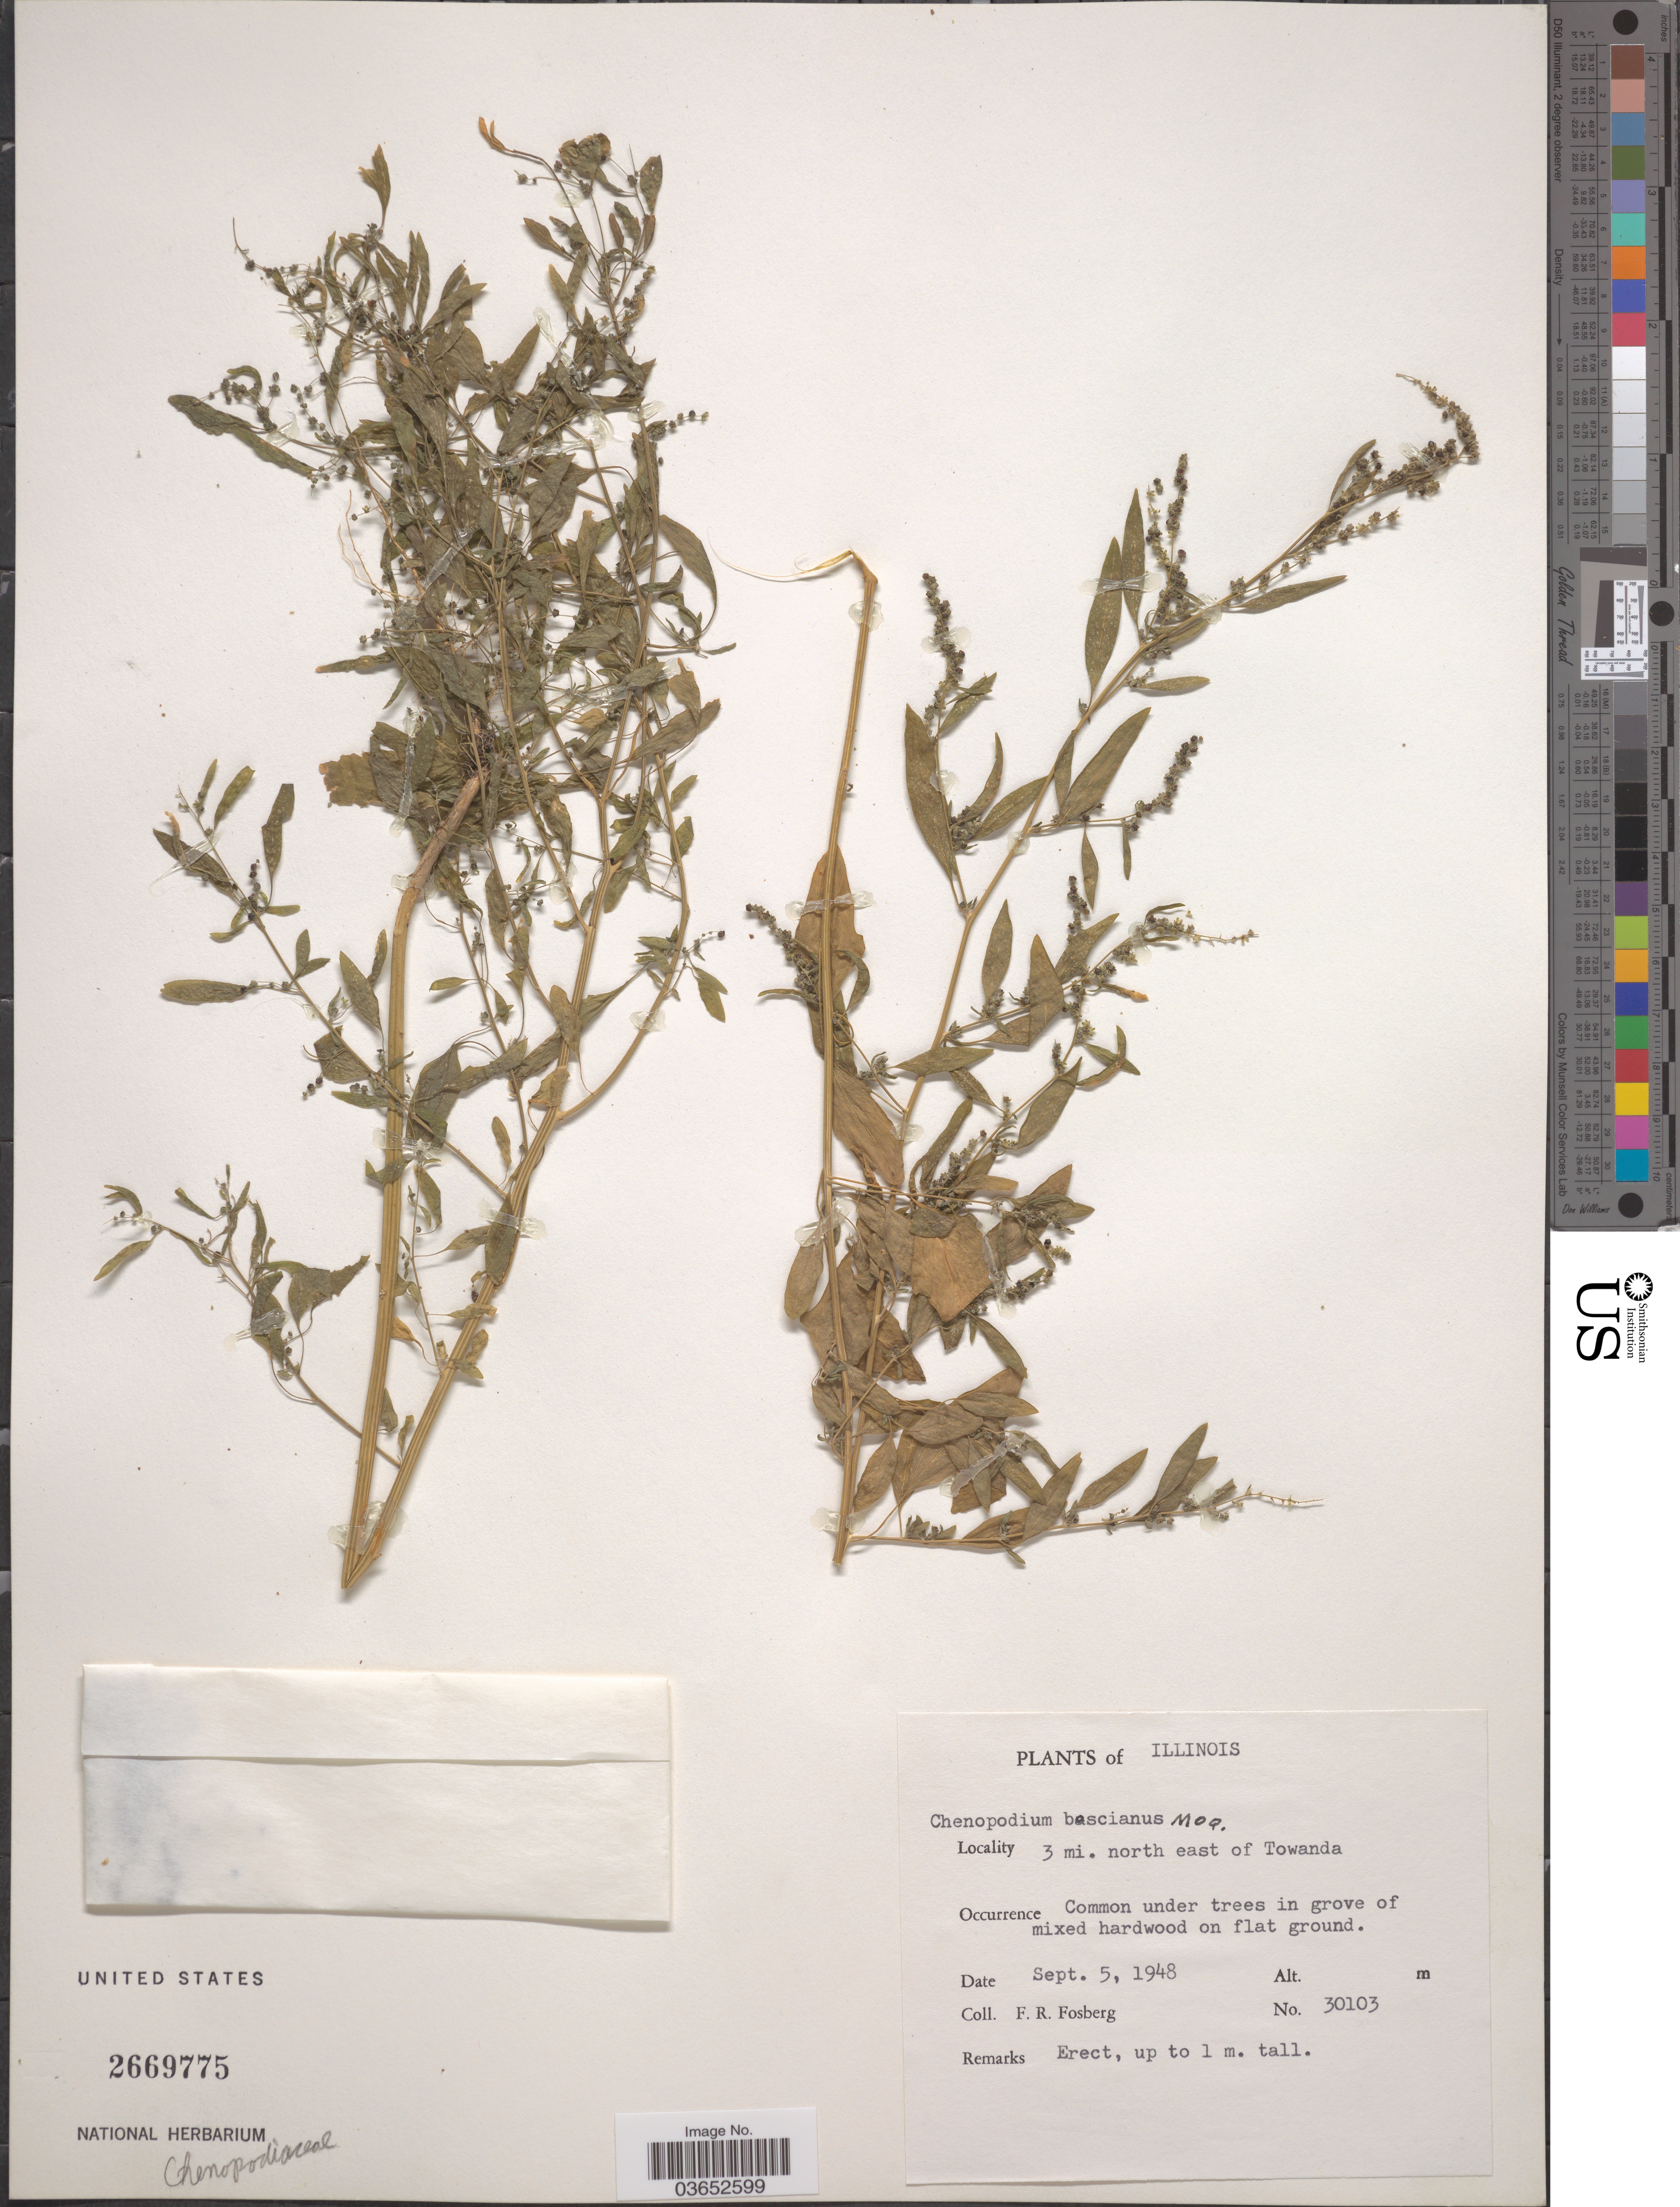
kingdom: Plantae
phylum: Tracheophyta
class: Magnoliopsida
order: Caryophyllales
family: Amaranthaceae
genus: Chenopodium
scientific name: Chenopodium boscianum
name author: Moq.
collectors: F. R. Fosberg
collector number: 30103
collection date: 1948-09-05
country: United States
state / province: Illinois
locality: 3 mi. north east of Towanda.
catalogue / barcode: US 2669775